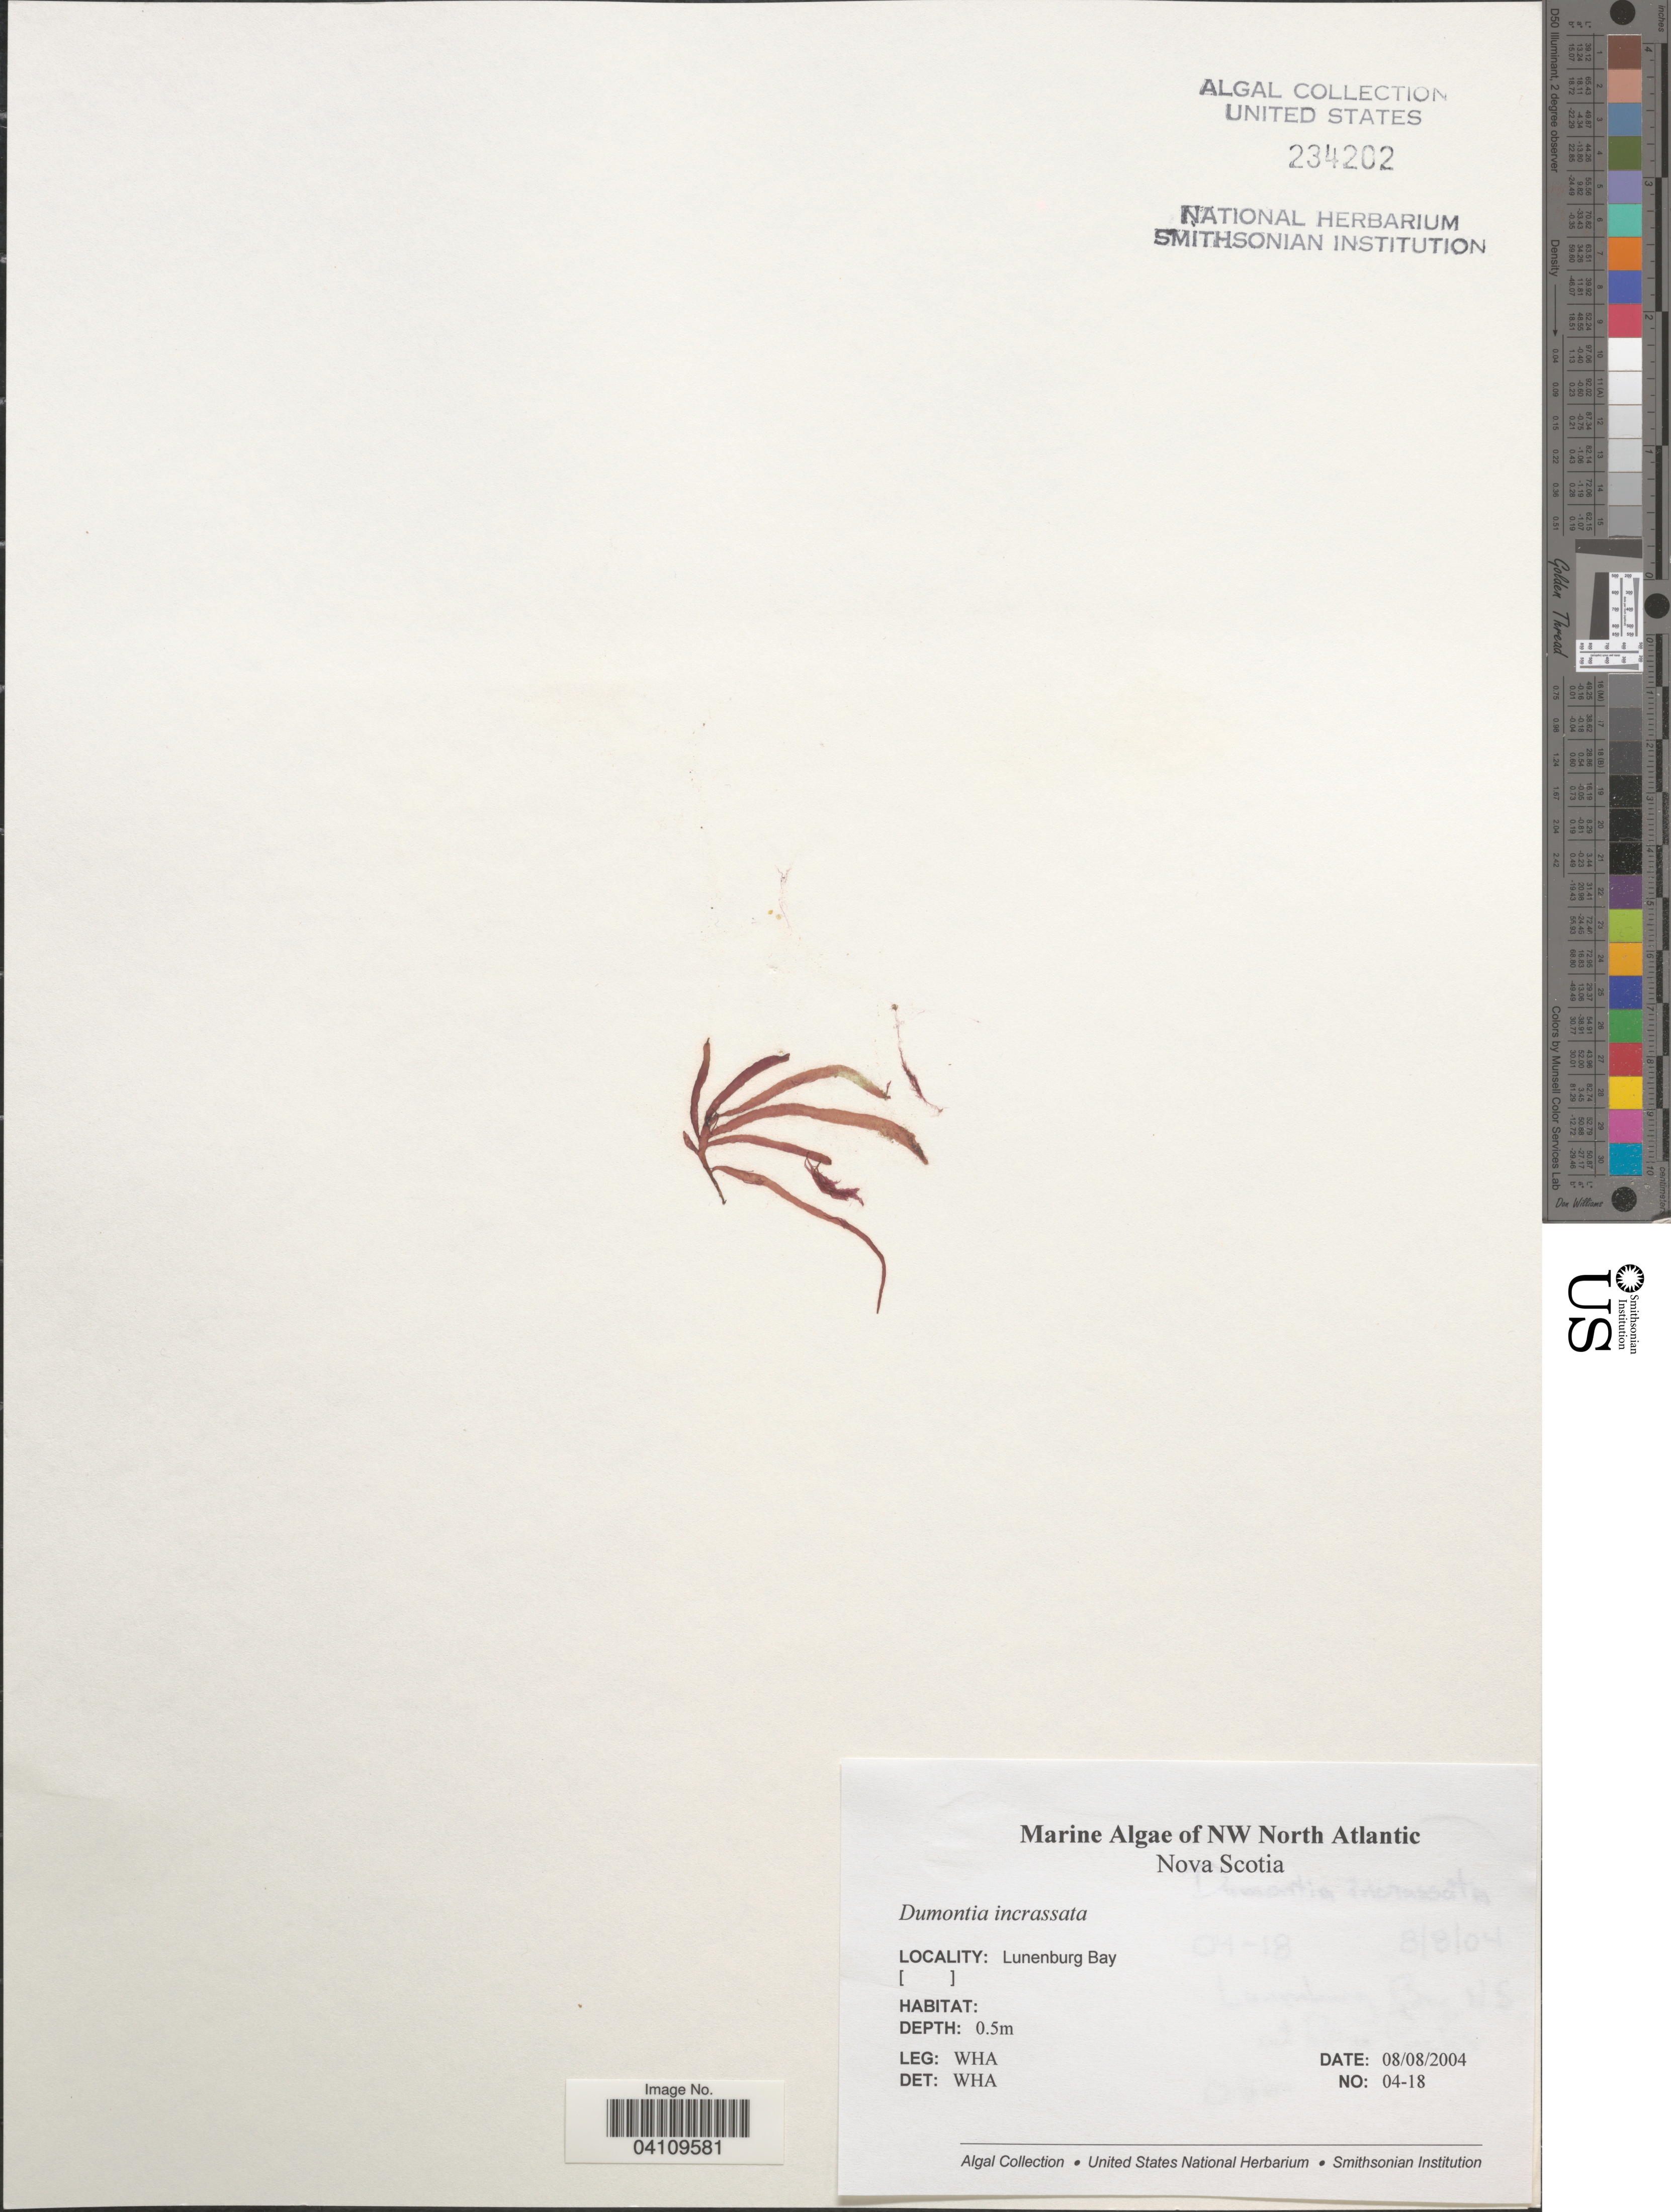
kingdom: Plantae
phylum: Rhodophyta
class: Florideophyceae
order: Gigartinales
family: Dumontiaceae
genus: Dumontia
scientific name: Dumontia contorta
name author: (S.G. Gmel.) Rupr.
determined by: Algae name updating Project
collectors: W. H. Adey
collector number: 04-18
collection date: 2004-08-08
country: Canada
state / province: Nova Scotia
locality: NW North Atlantic. Lunenburg Bay.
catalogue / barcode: US 234202